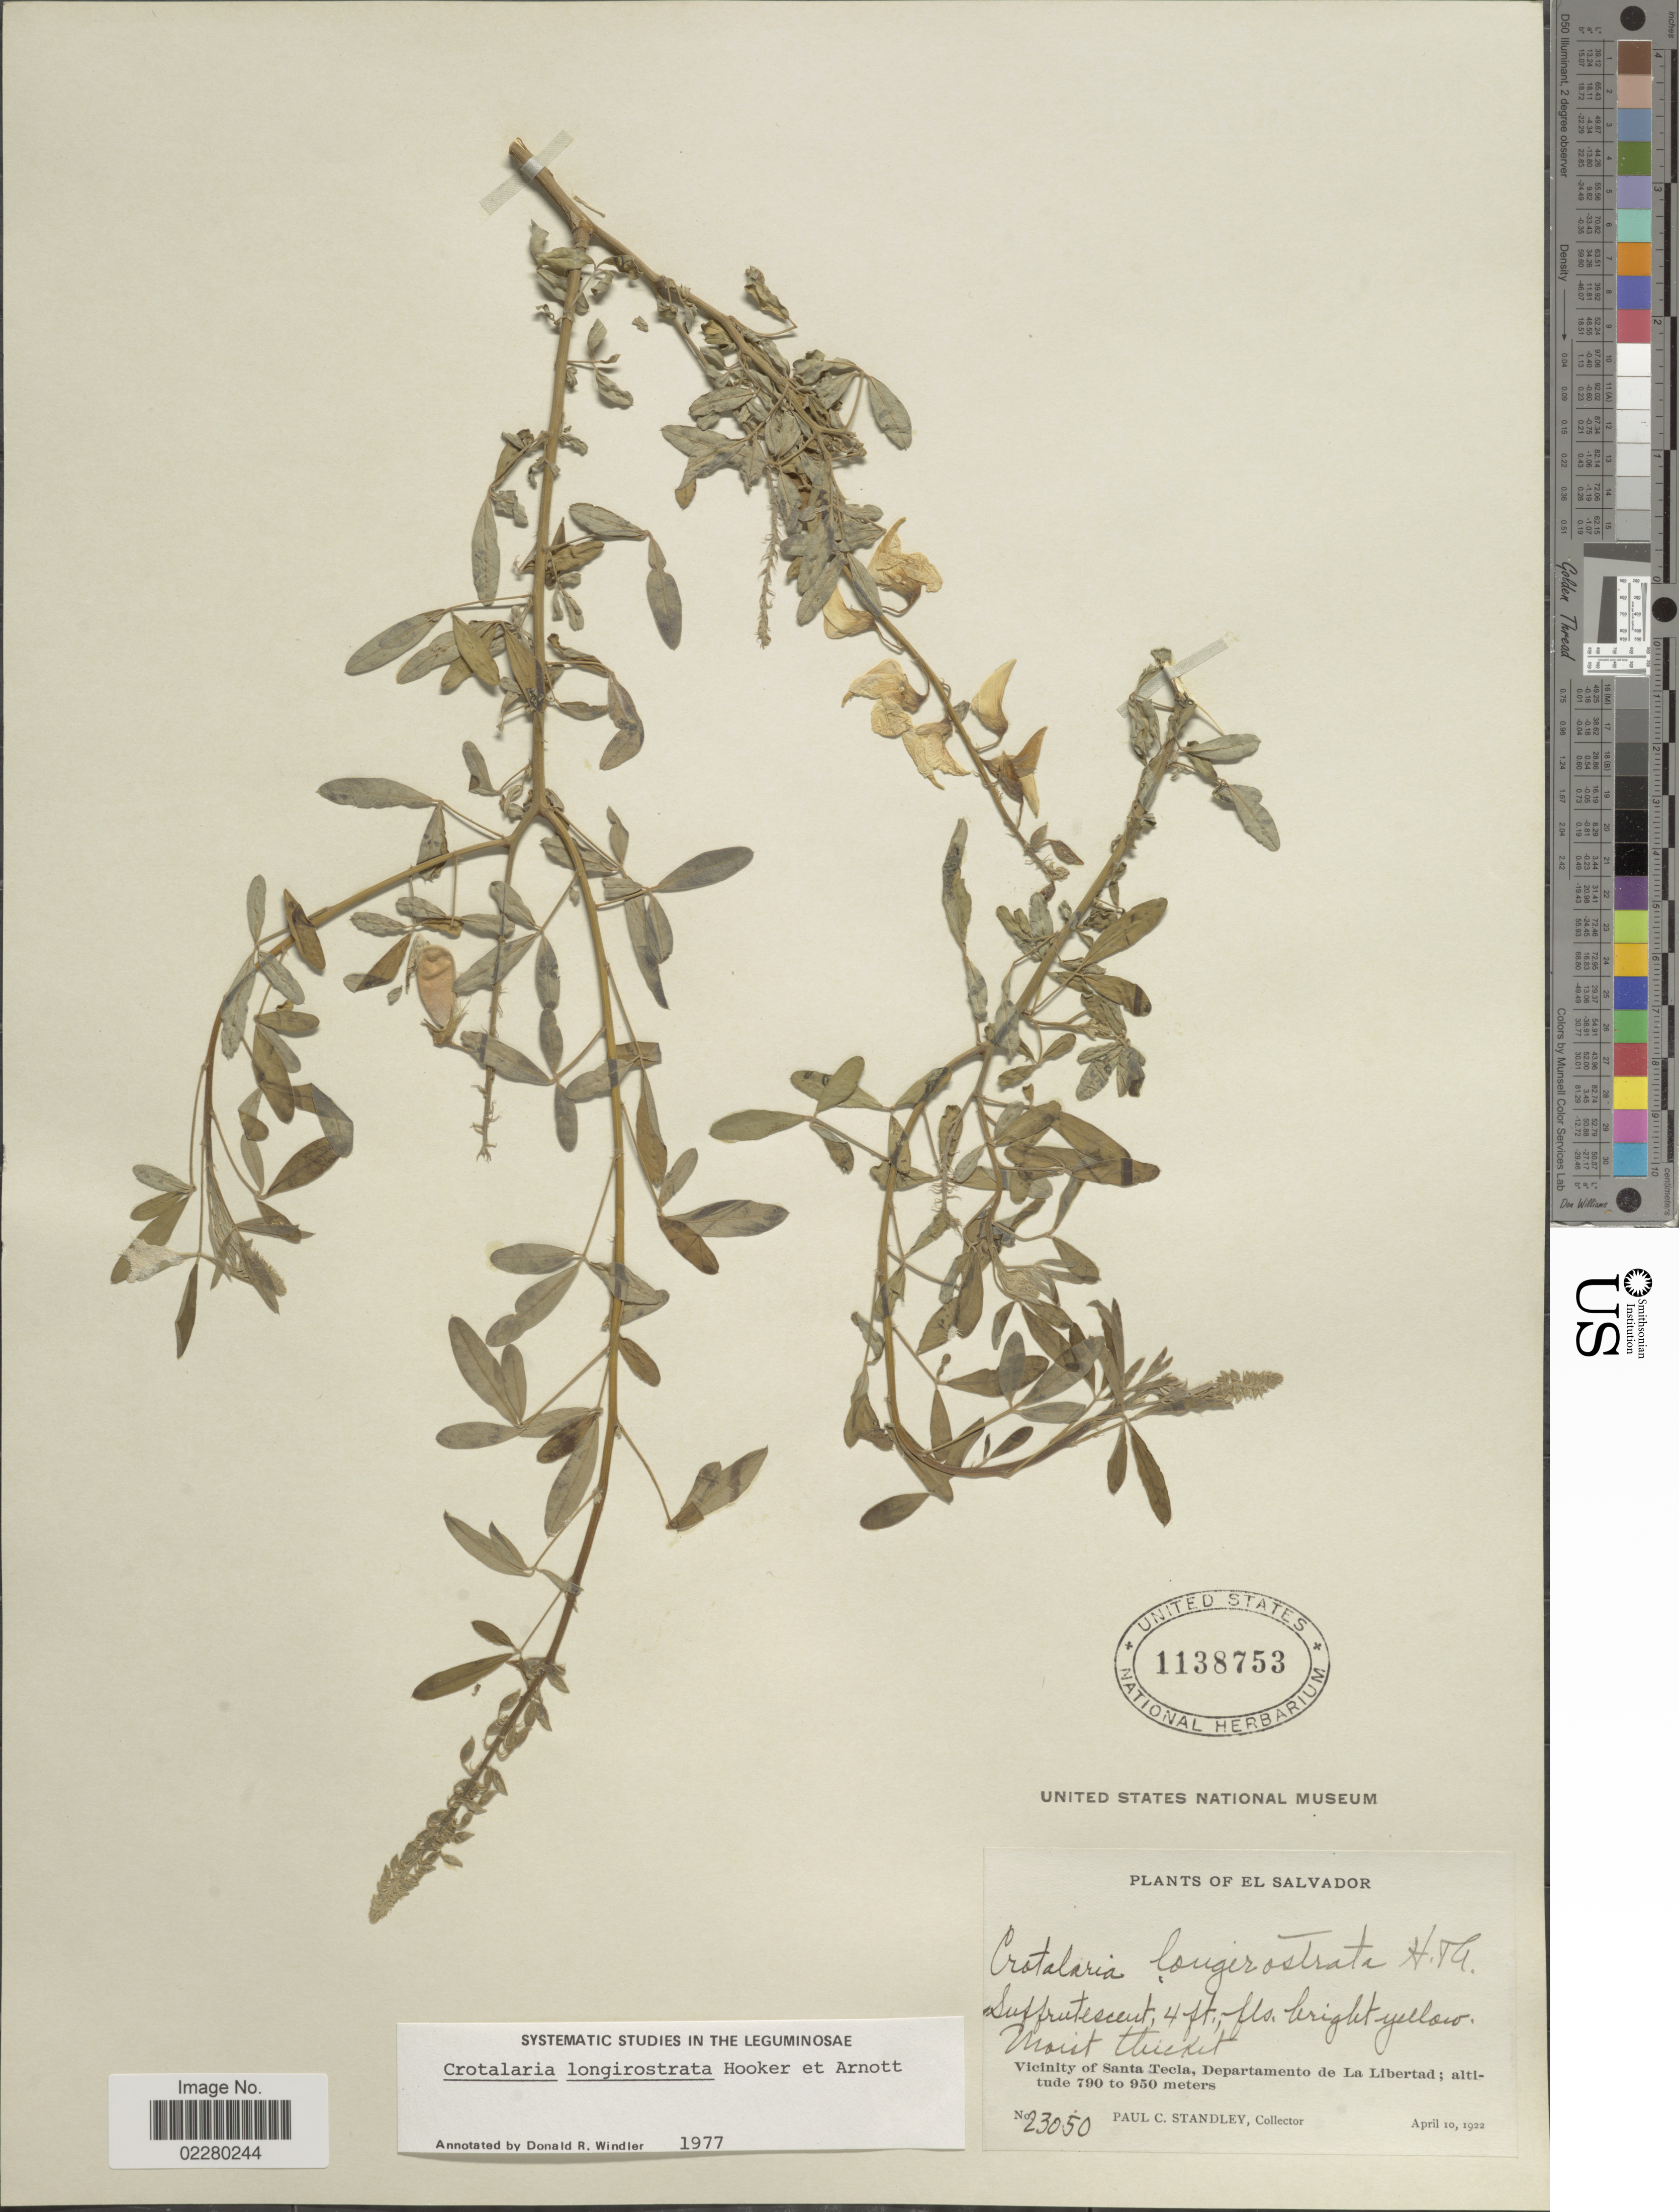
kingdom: Plantae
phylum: Tracheophyta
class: Magnoliopsida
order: Fabales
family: Fabaceae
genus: Crotalaria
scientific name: Crotalaria longirostrata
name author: Hook. & Arn.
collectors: P. C. Standley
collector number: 23050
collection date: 1922-04-10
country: El Salvador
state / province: La Libertad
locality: Vicinity of Santa Tecla, Departamento de La Libertad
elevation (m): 790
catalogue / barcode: US 1138753